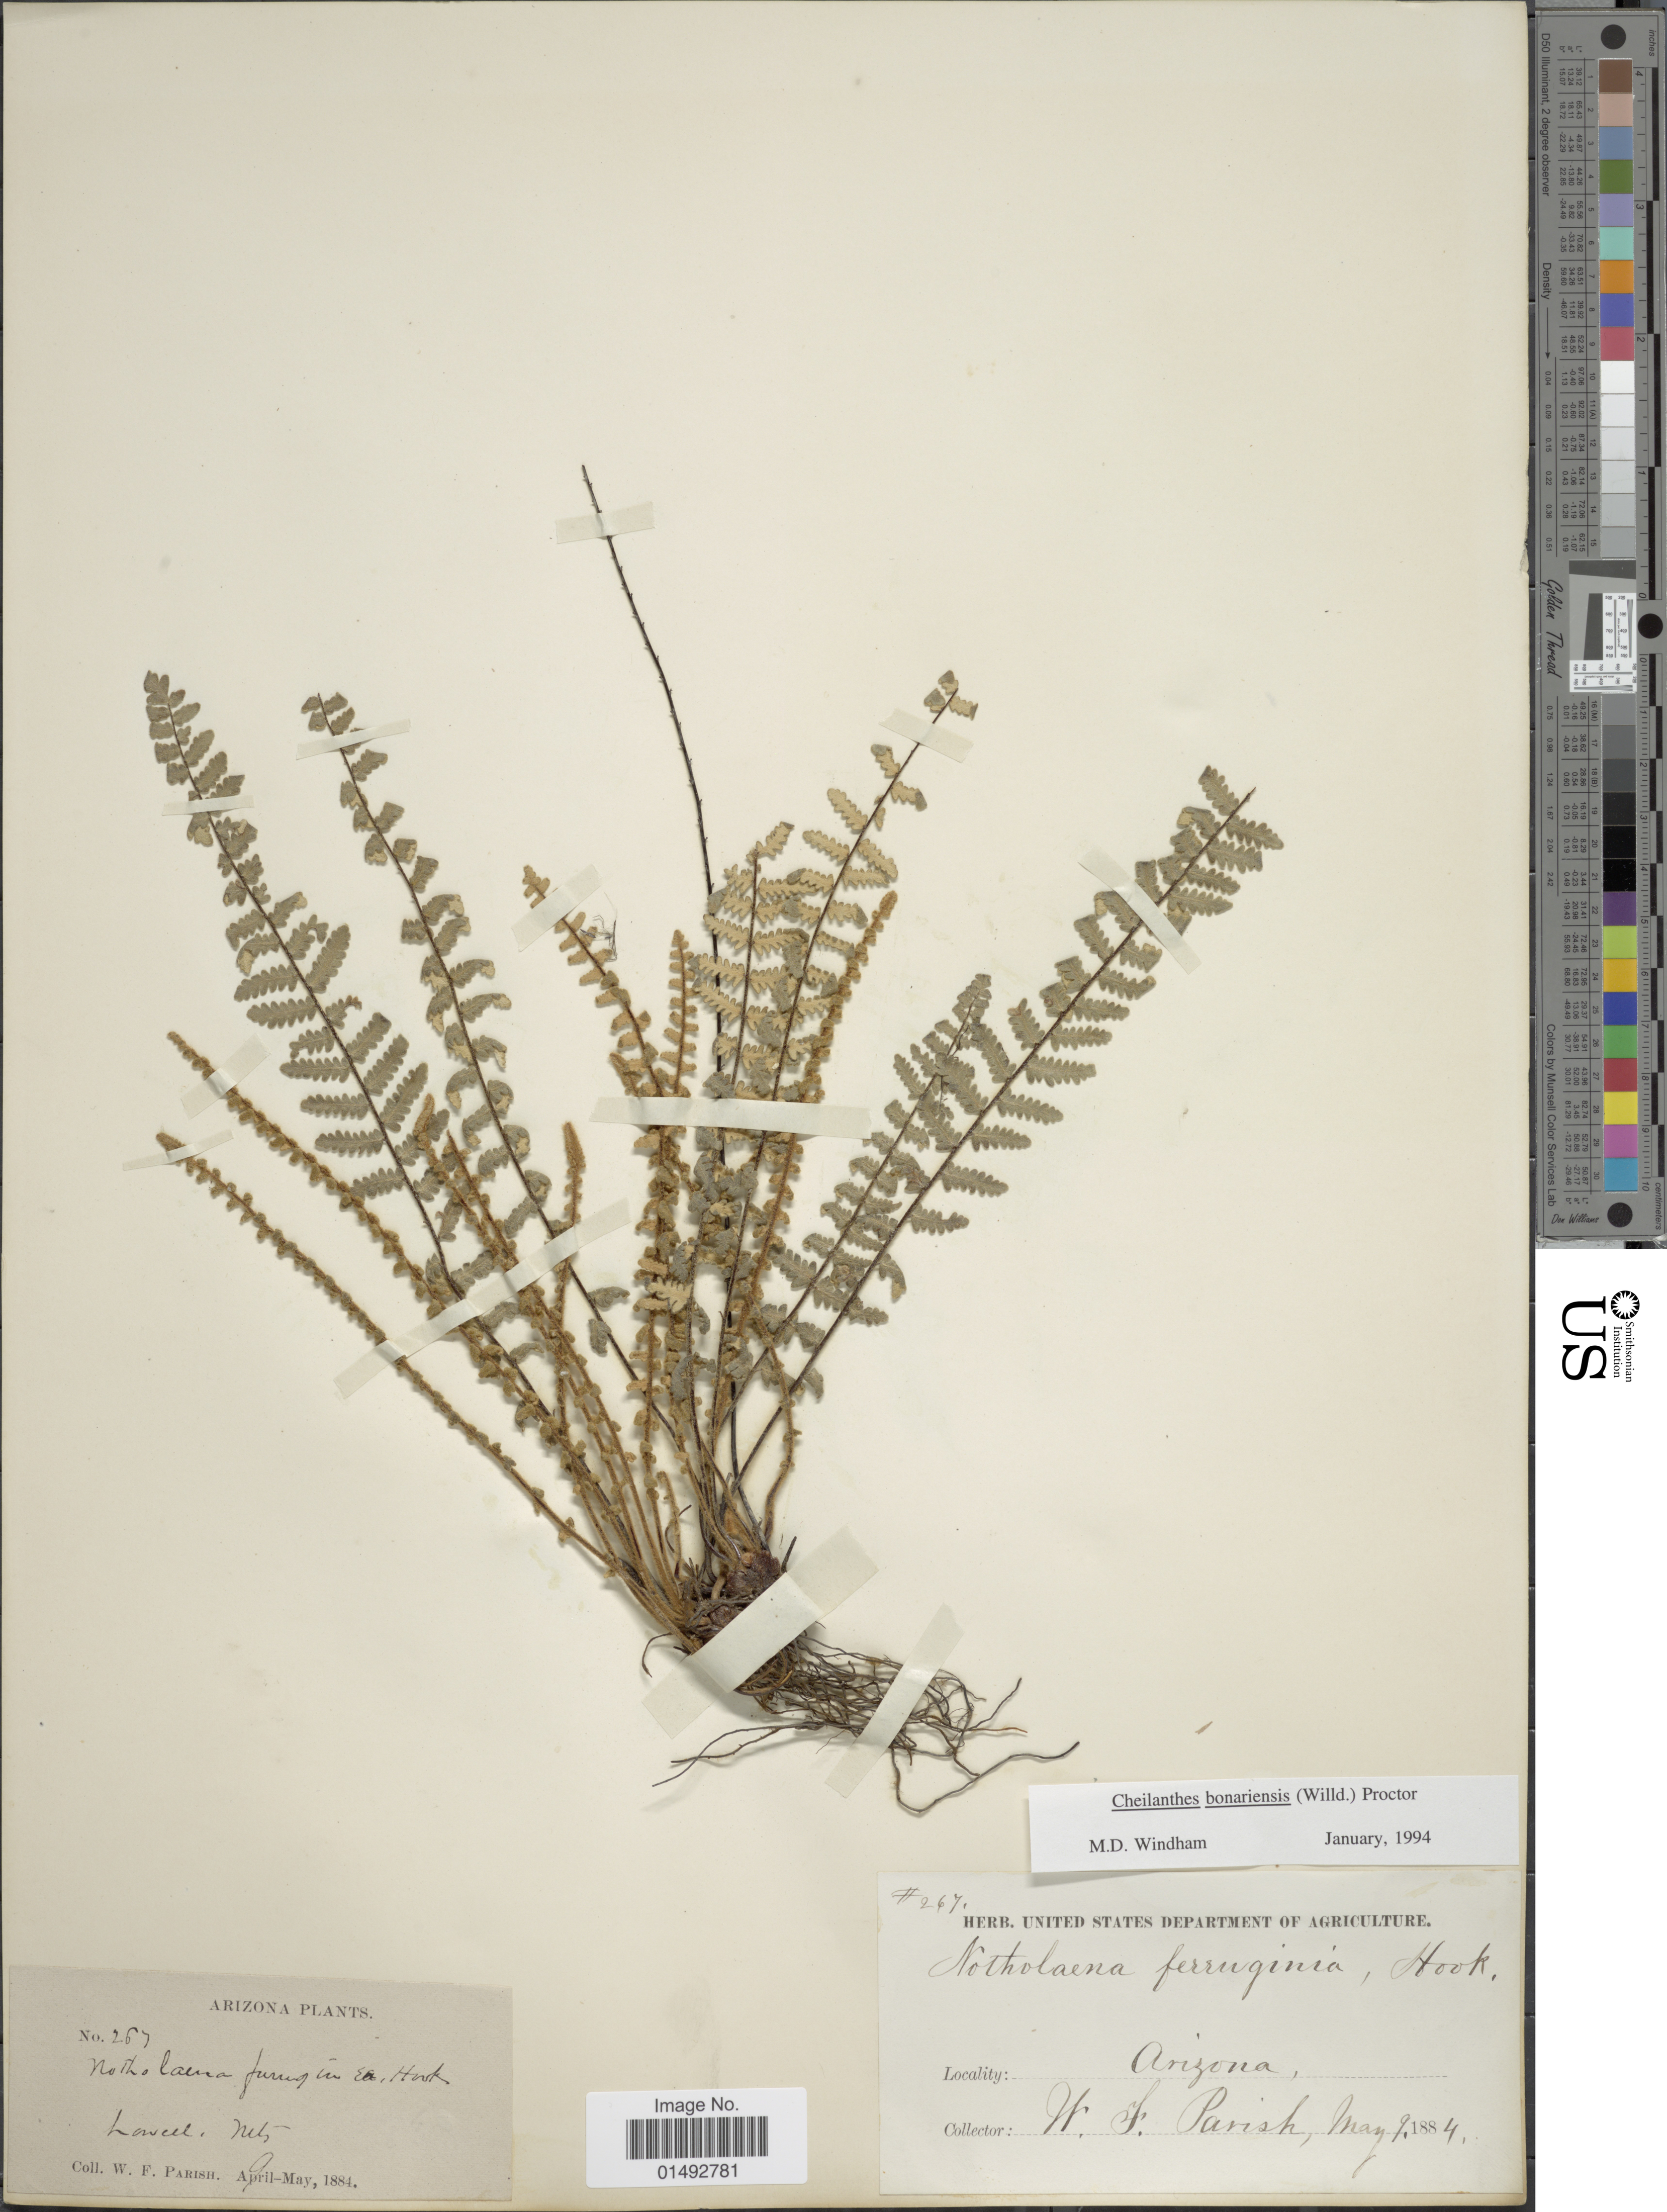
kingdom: Plantae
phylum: Tracheophyta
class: Polypodiopsida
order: Polypodiales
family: Pteridaceae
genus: Myriopteris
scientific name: Myriopteris aurea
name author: (Poir.) Grusz & Windham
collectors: W. F. Parish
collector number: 287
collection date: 1884-05-09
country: United States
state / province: Arizona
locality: Lowell Mts